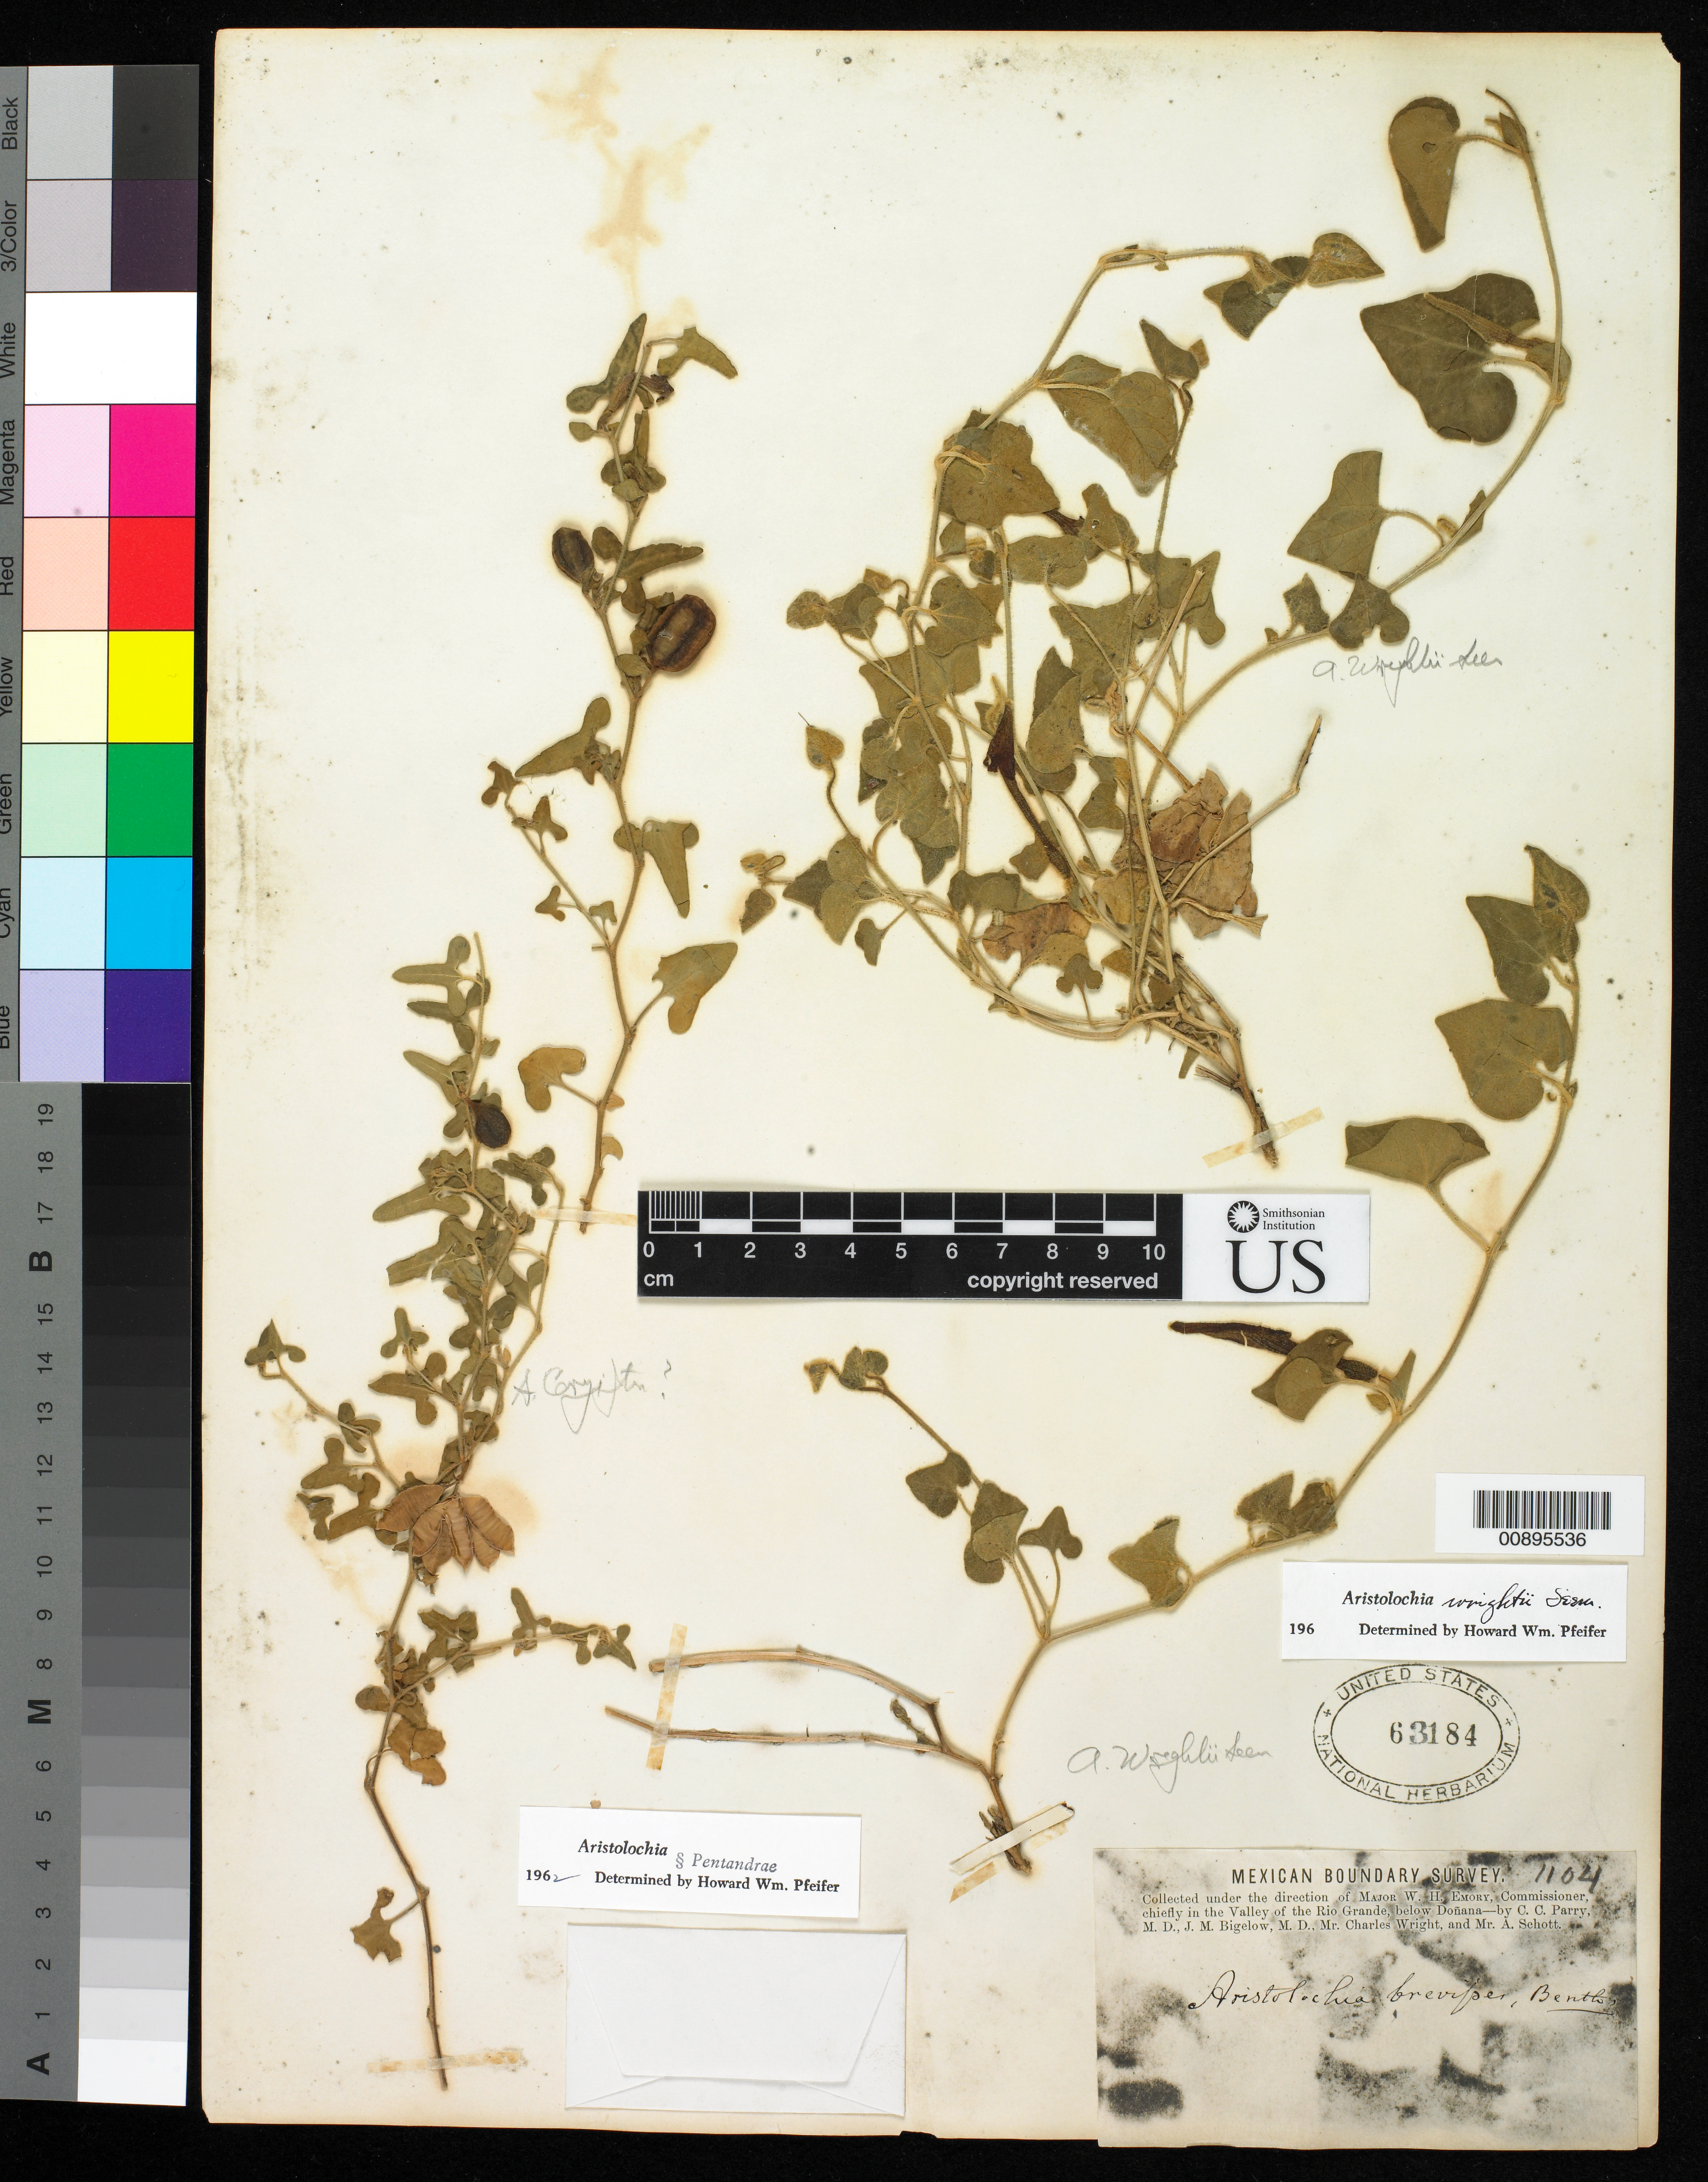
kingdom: Plantae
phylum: Tracheophyta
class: Magnoliopsida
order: Piperales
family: Aristolochiaceae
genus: Aristolochia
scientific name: Aristolochia wrightii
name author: Seem.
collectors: C. C. Parry, J. M. Bigelow, C. Wright & A. C. V. Schott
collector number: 1104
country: United States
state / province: New Mexico / Texas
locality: Valley of the Rio Grande, below Doñana.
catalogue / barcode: US 63184